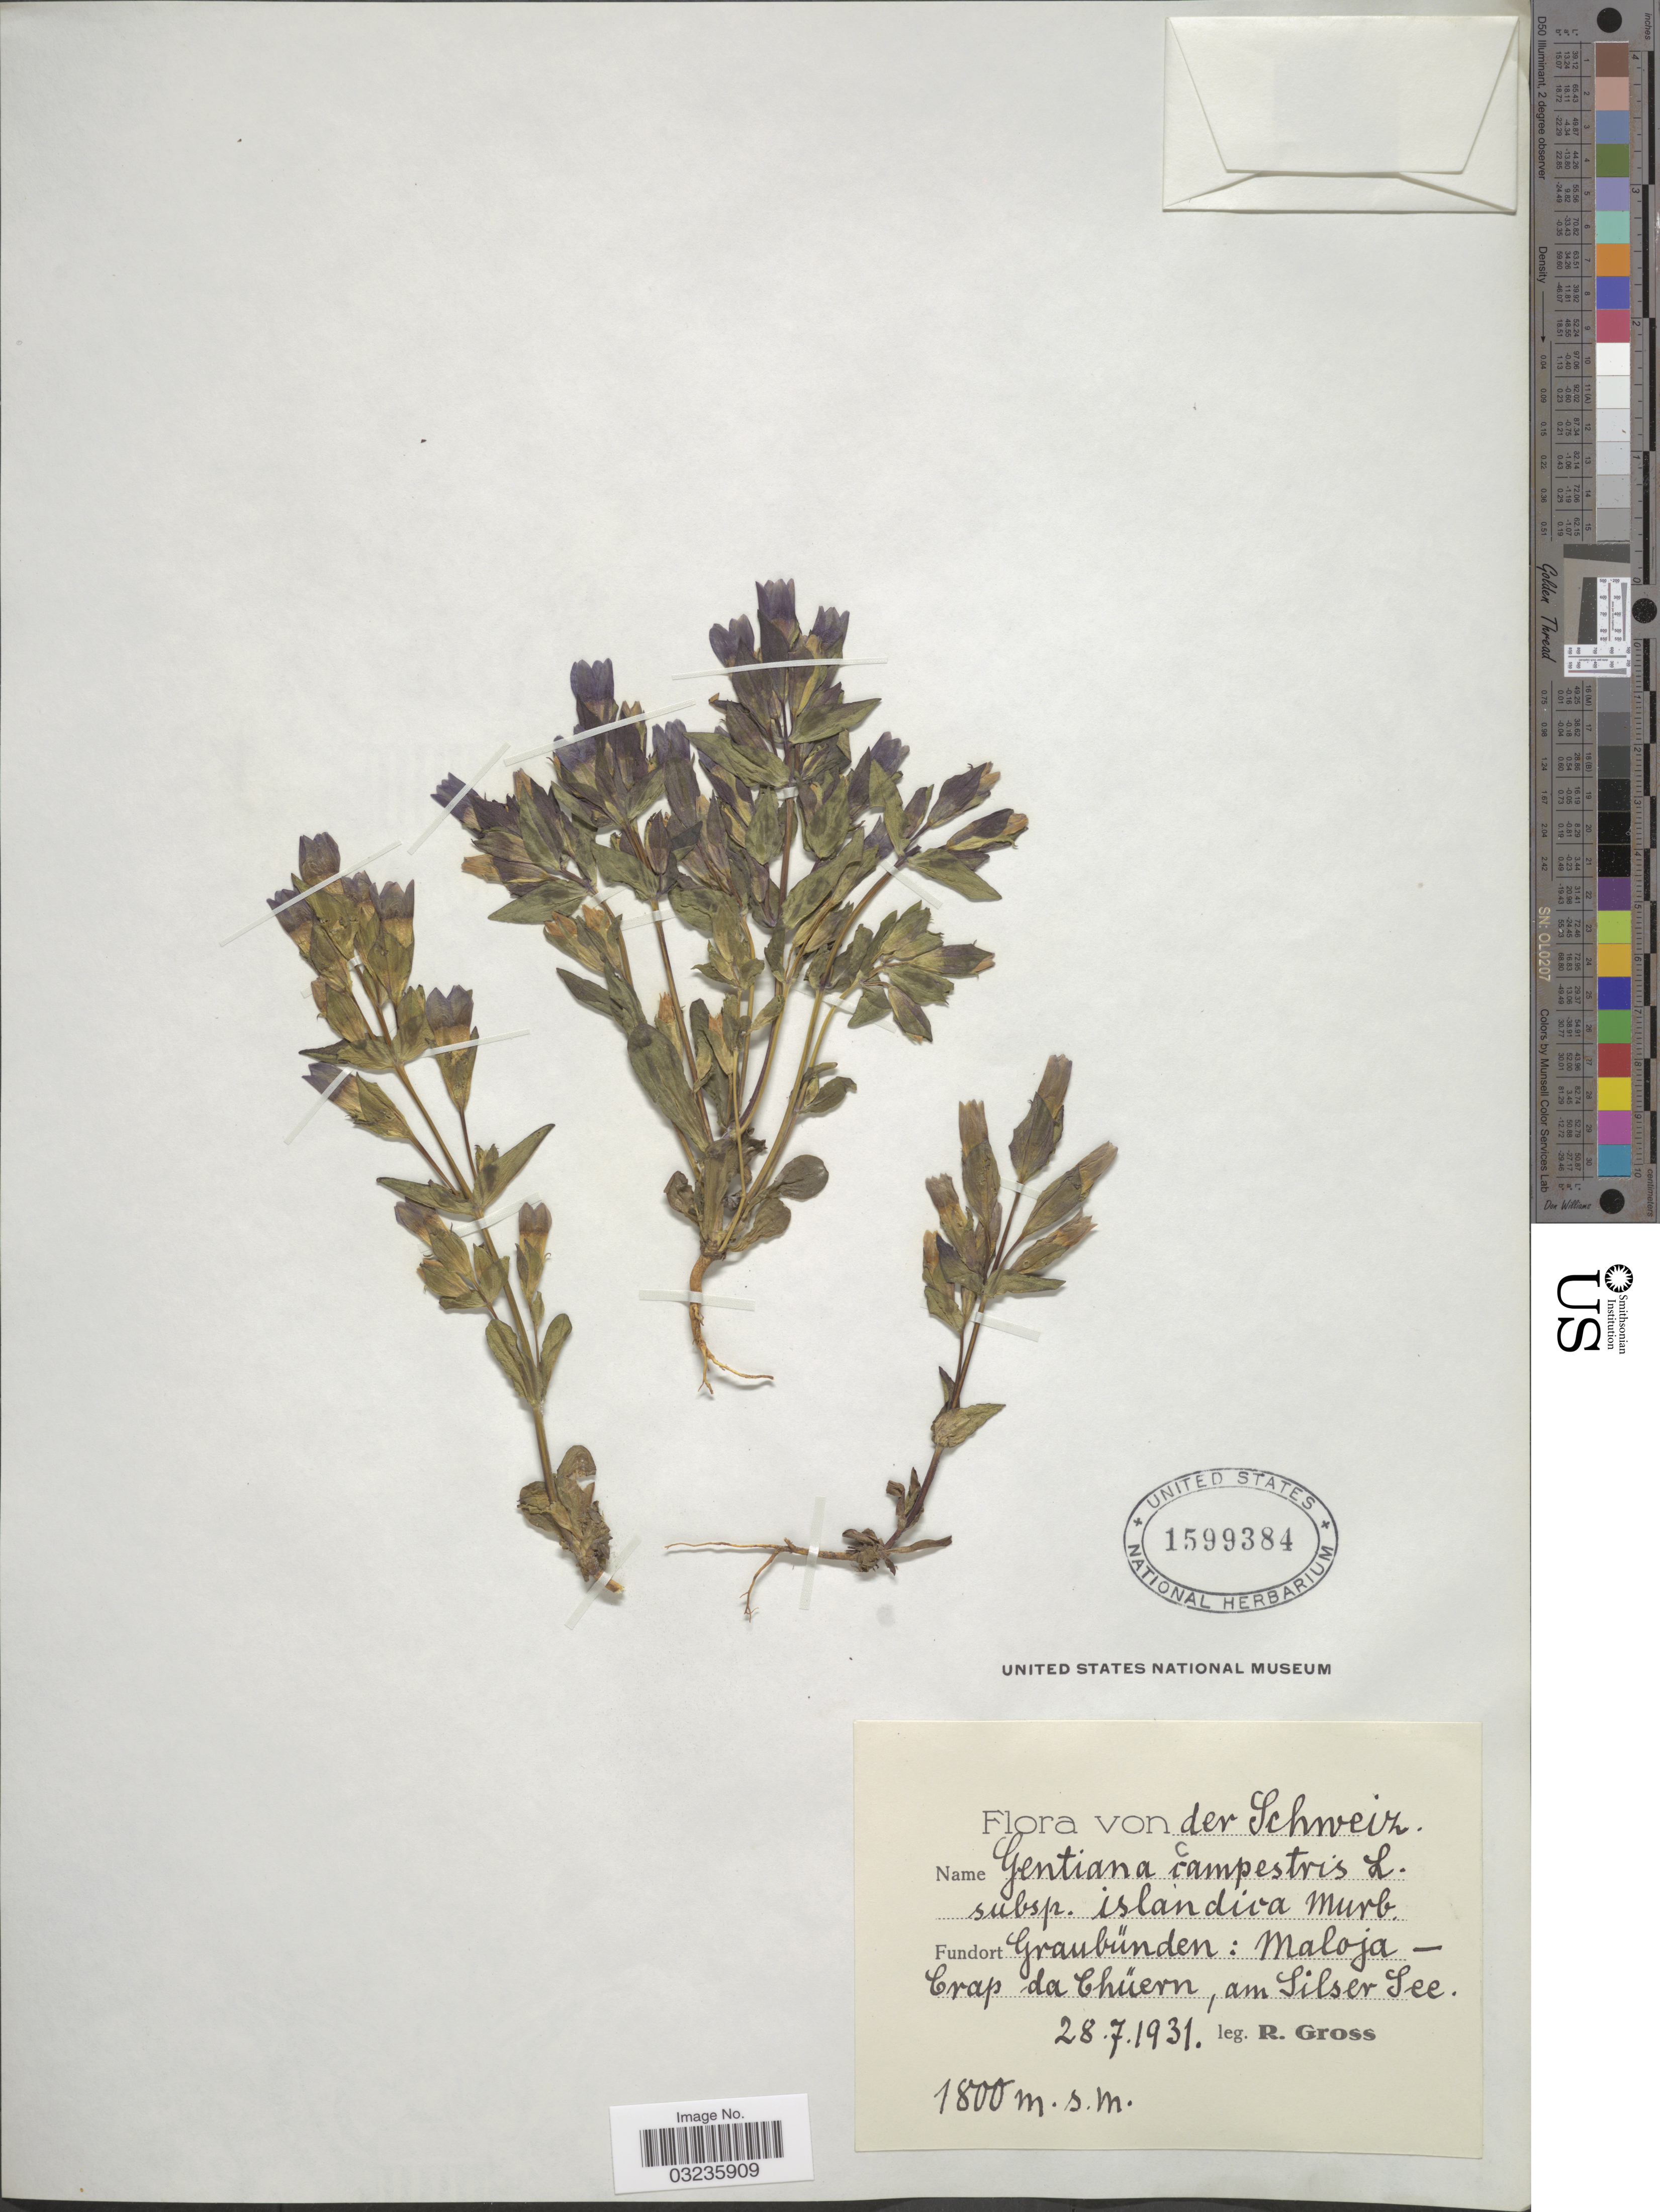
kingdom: Plantae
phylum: Tracheophyta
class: Magnoliopsida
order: Gentianales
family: Gentianaceae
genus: Gentiana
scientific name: Gentiana campestris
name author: L.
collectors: R. Gross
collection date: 1931-07-28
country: Switzerland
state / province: Graubunden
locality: Der Schweiz. Graubünden: Maloja-Crap da Chüern, am Silser See.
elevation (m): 1800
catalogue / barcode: US 1599384